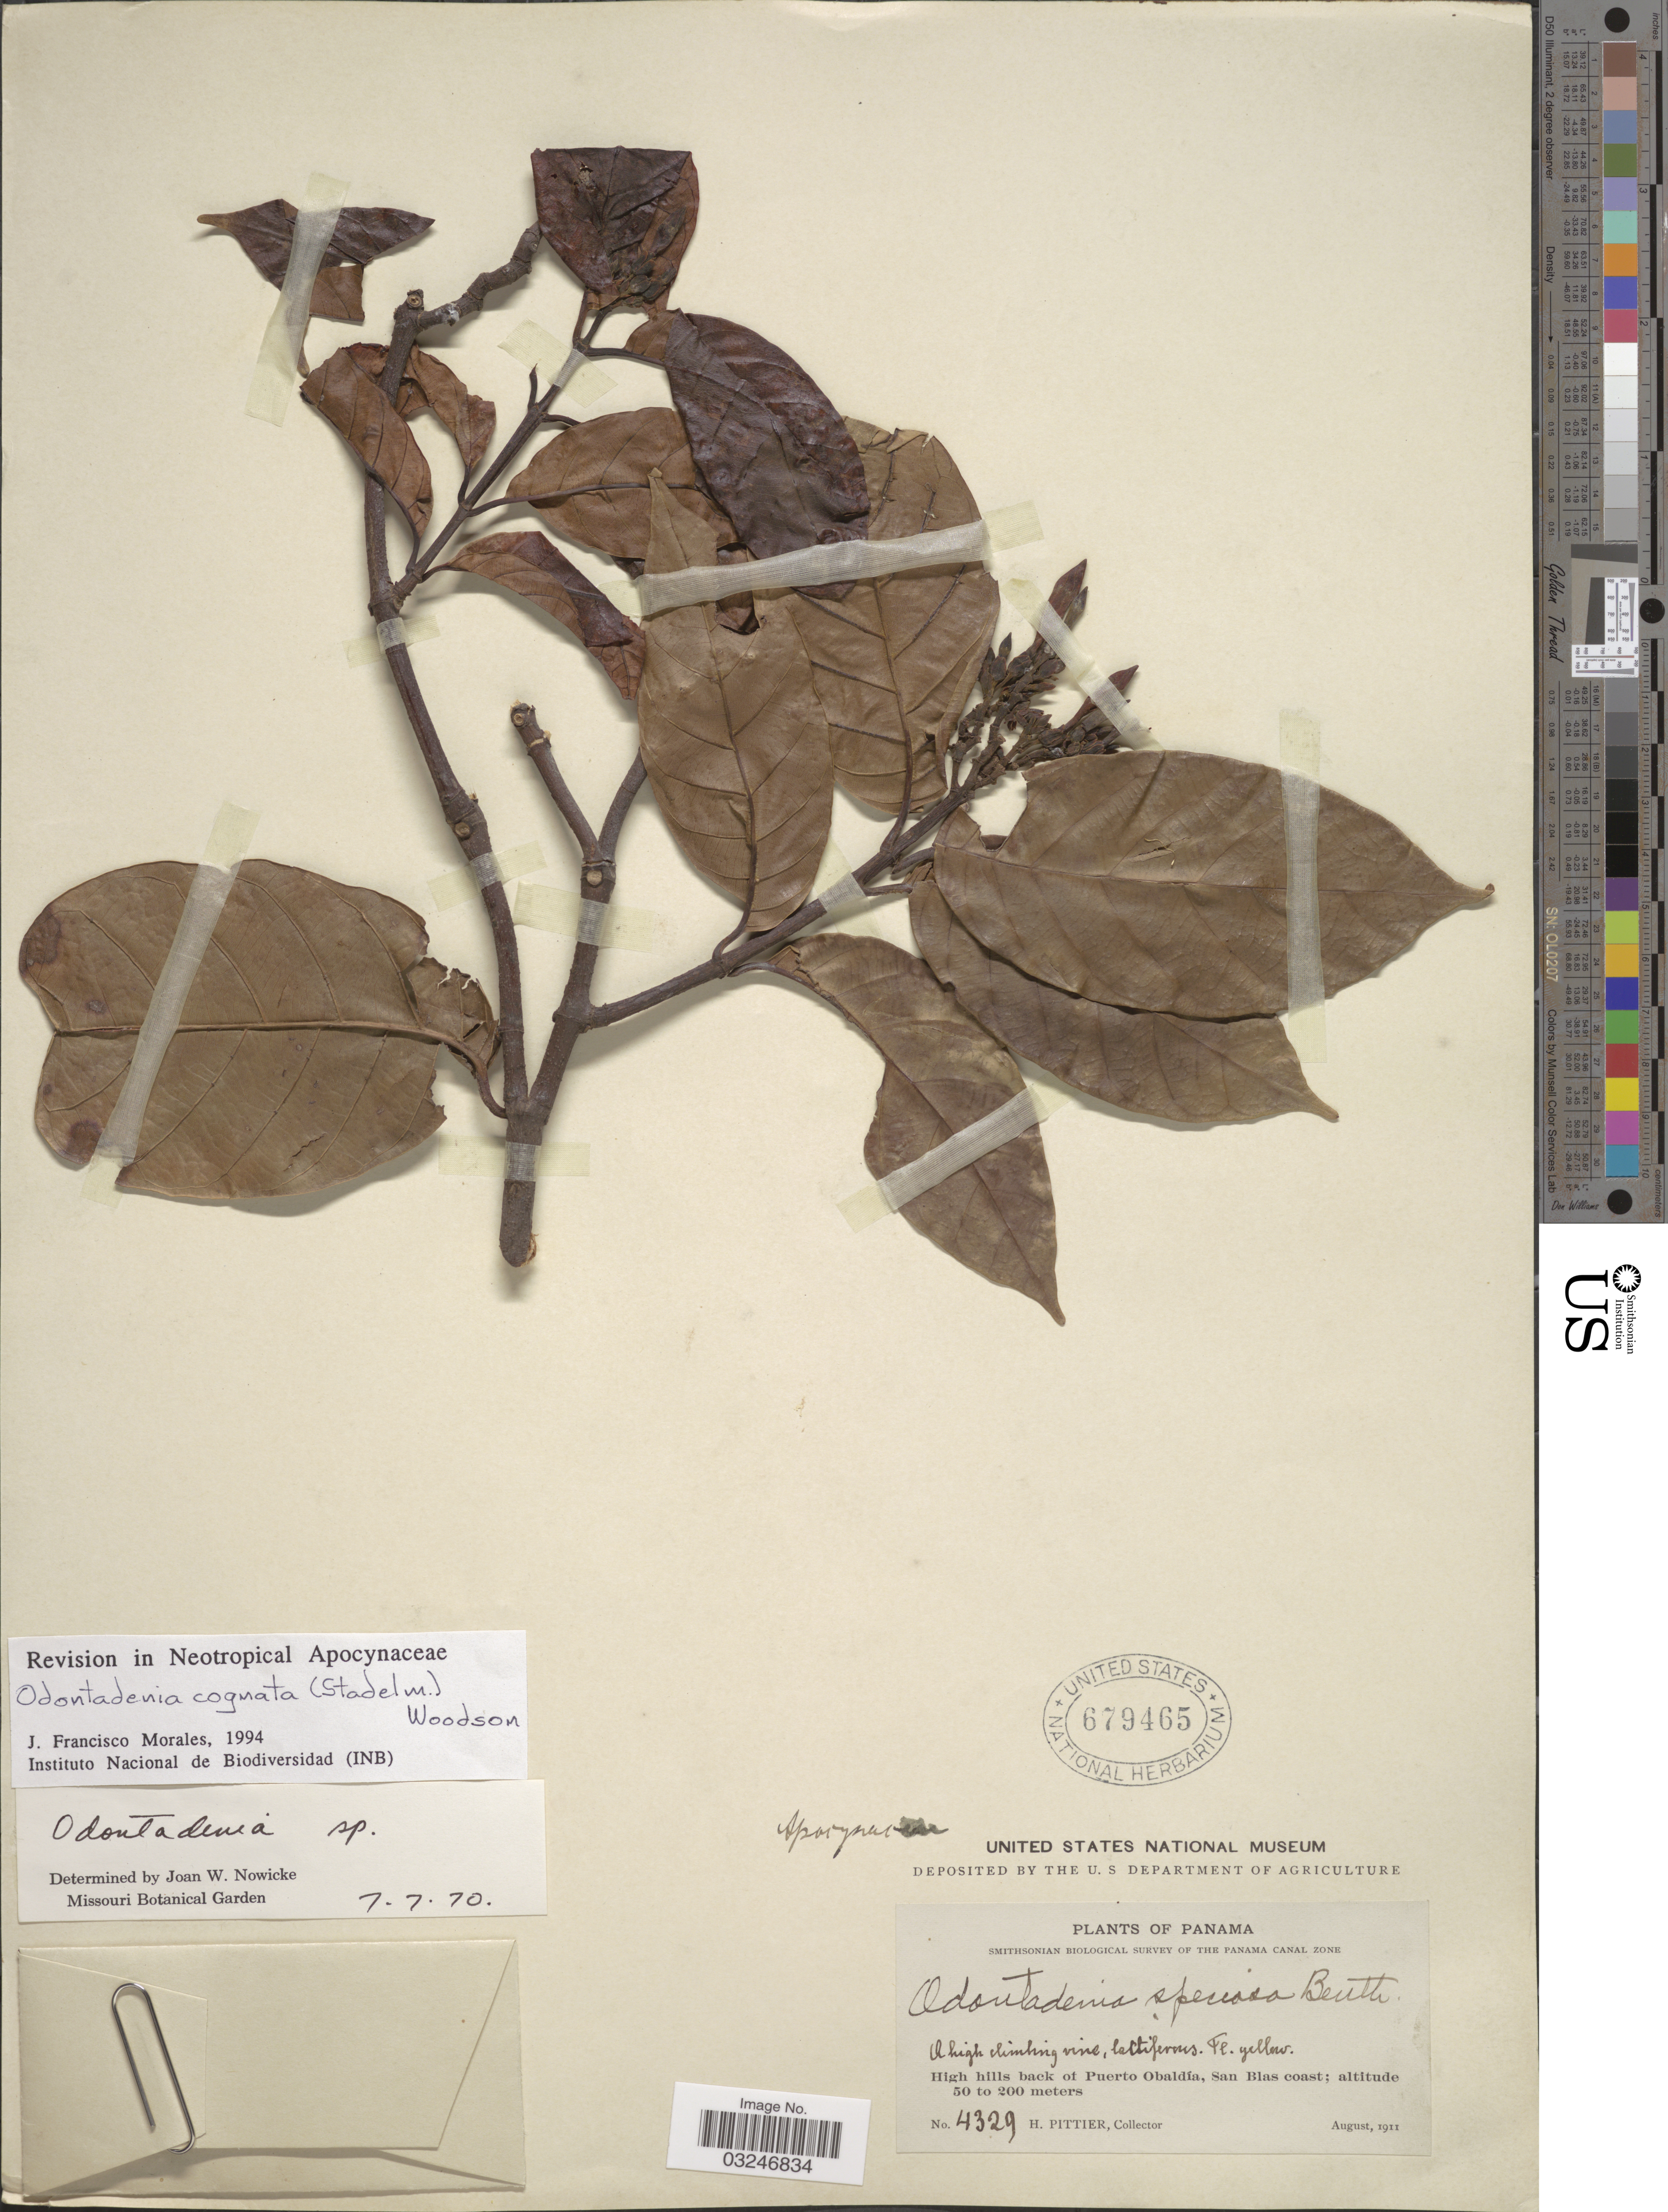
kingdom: Plantae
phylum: Tracheophyta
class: Magnoliopsida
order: Gentianales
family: Apocynaceae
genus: Odontadenia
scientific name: Odontadenia cognata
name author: (Stadelm.) Woodson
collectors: H. F. Pittier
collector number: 4329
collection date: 1911-08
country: Panama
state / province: Kuna Yala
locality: High hills back of Puerto Obaldía, San Blas coast.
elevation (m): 50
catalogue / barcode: US 679465